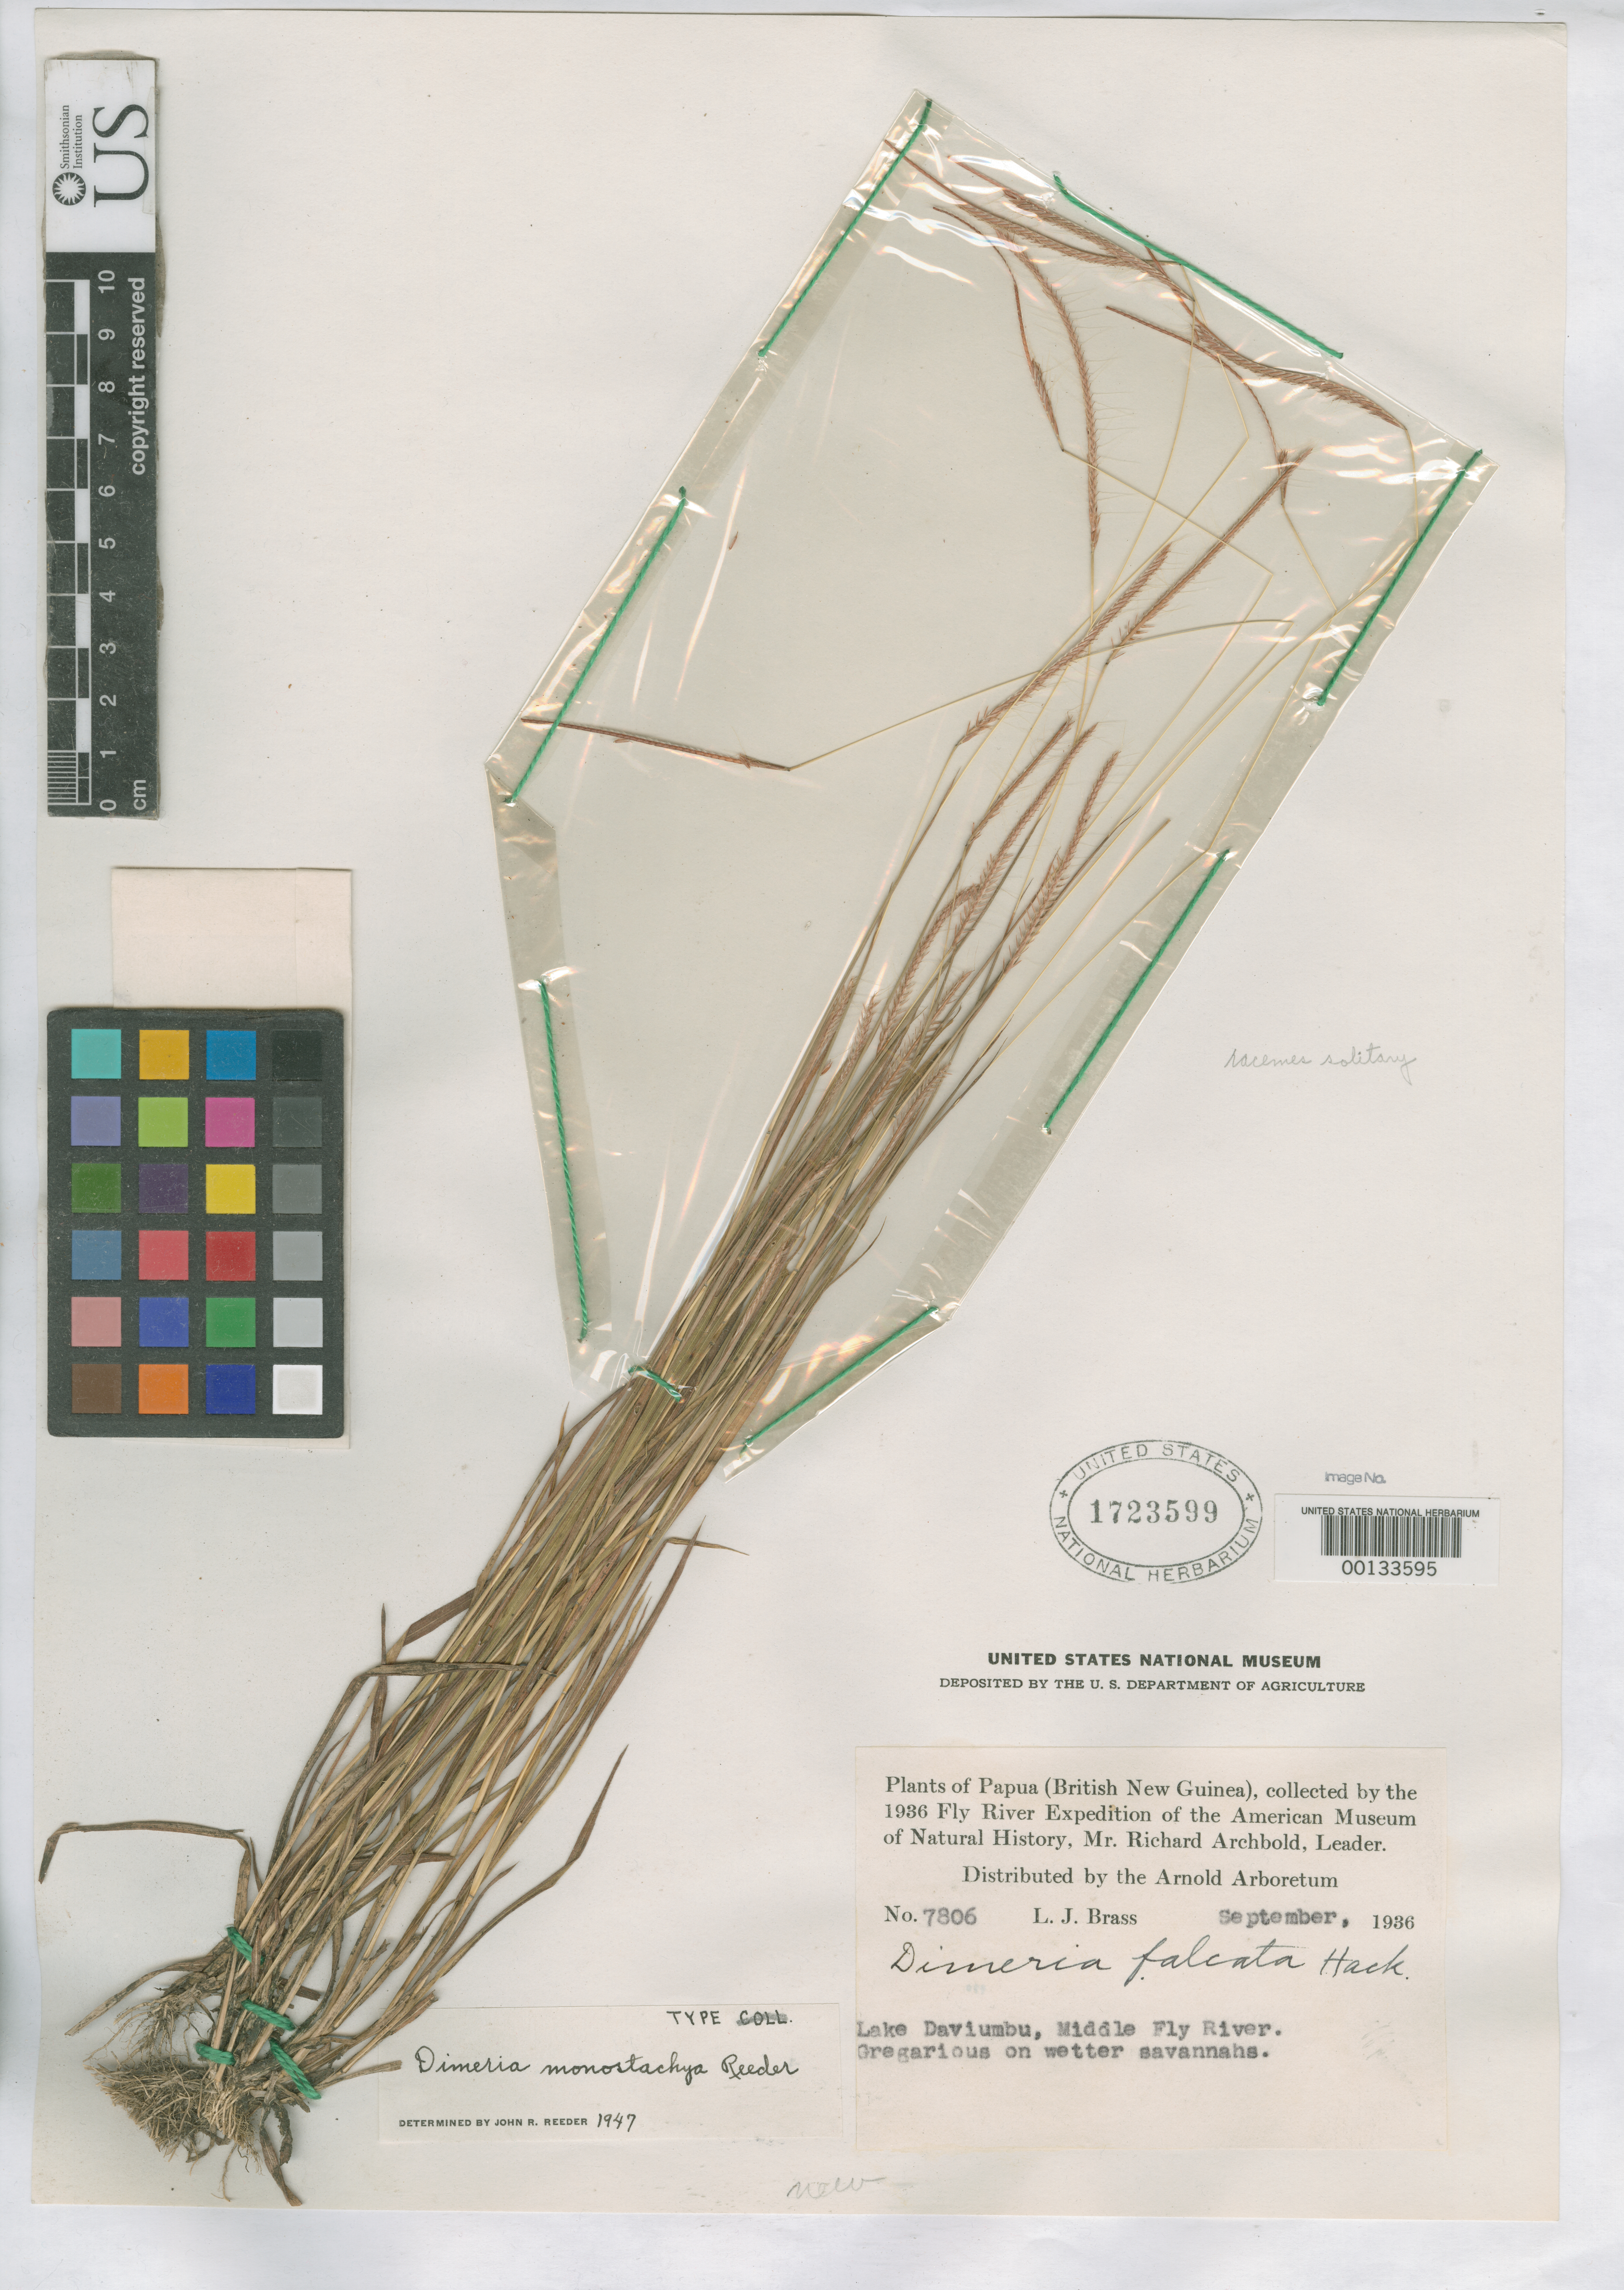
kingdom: Plantae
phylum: Tracheophyta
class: Liliopsida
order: Poales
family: Poaceae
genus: Dimeria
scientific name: Dimeria monostachya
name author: Reeder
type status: Isotype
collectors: L. J. Brass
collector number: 7806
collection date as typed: Sep 1936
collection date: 1936-09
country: Papua New Guinea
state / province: Western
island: New Guinea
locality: Lake Daviumbo, middle Fly River.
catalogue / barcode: US 1723599